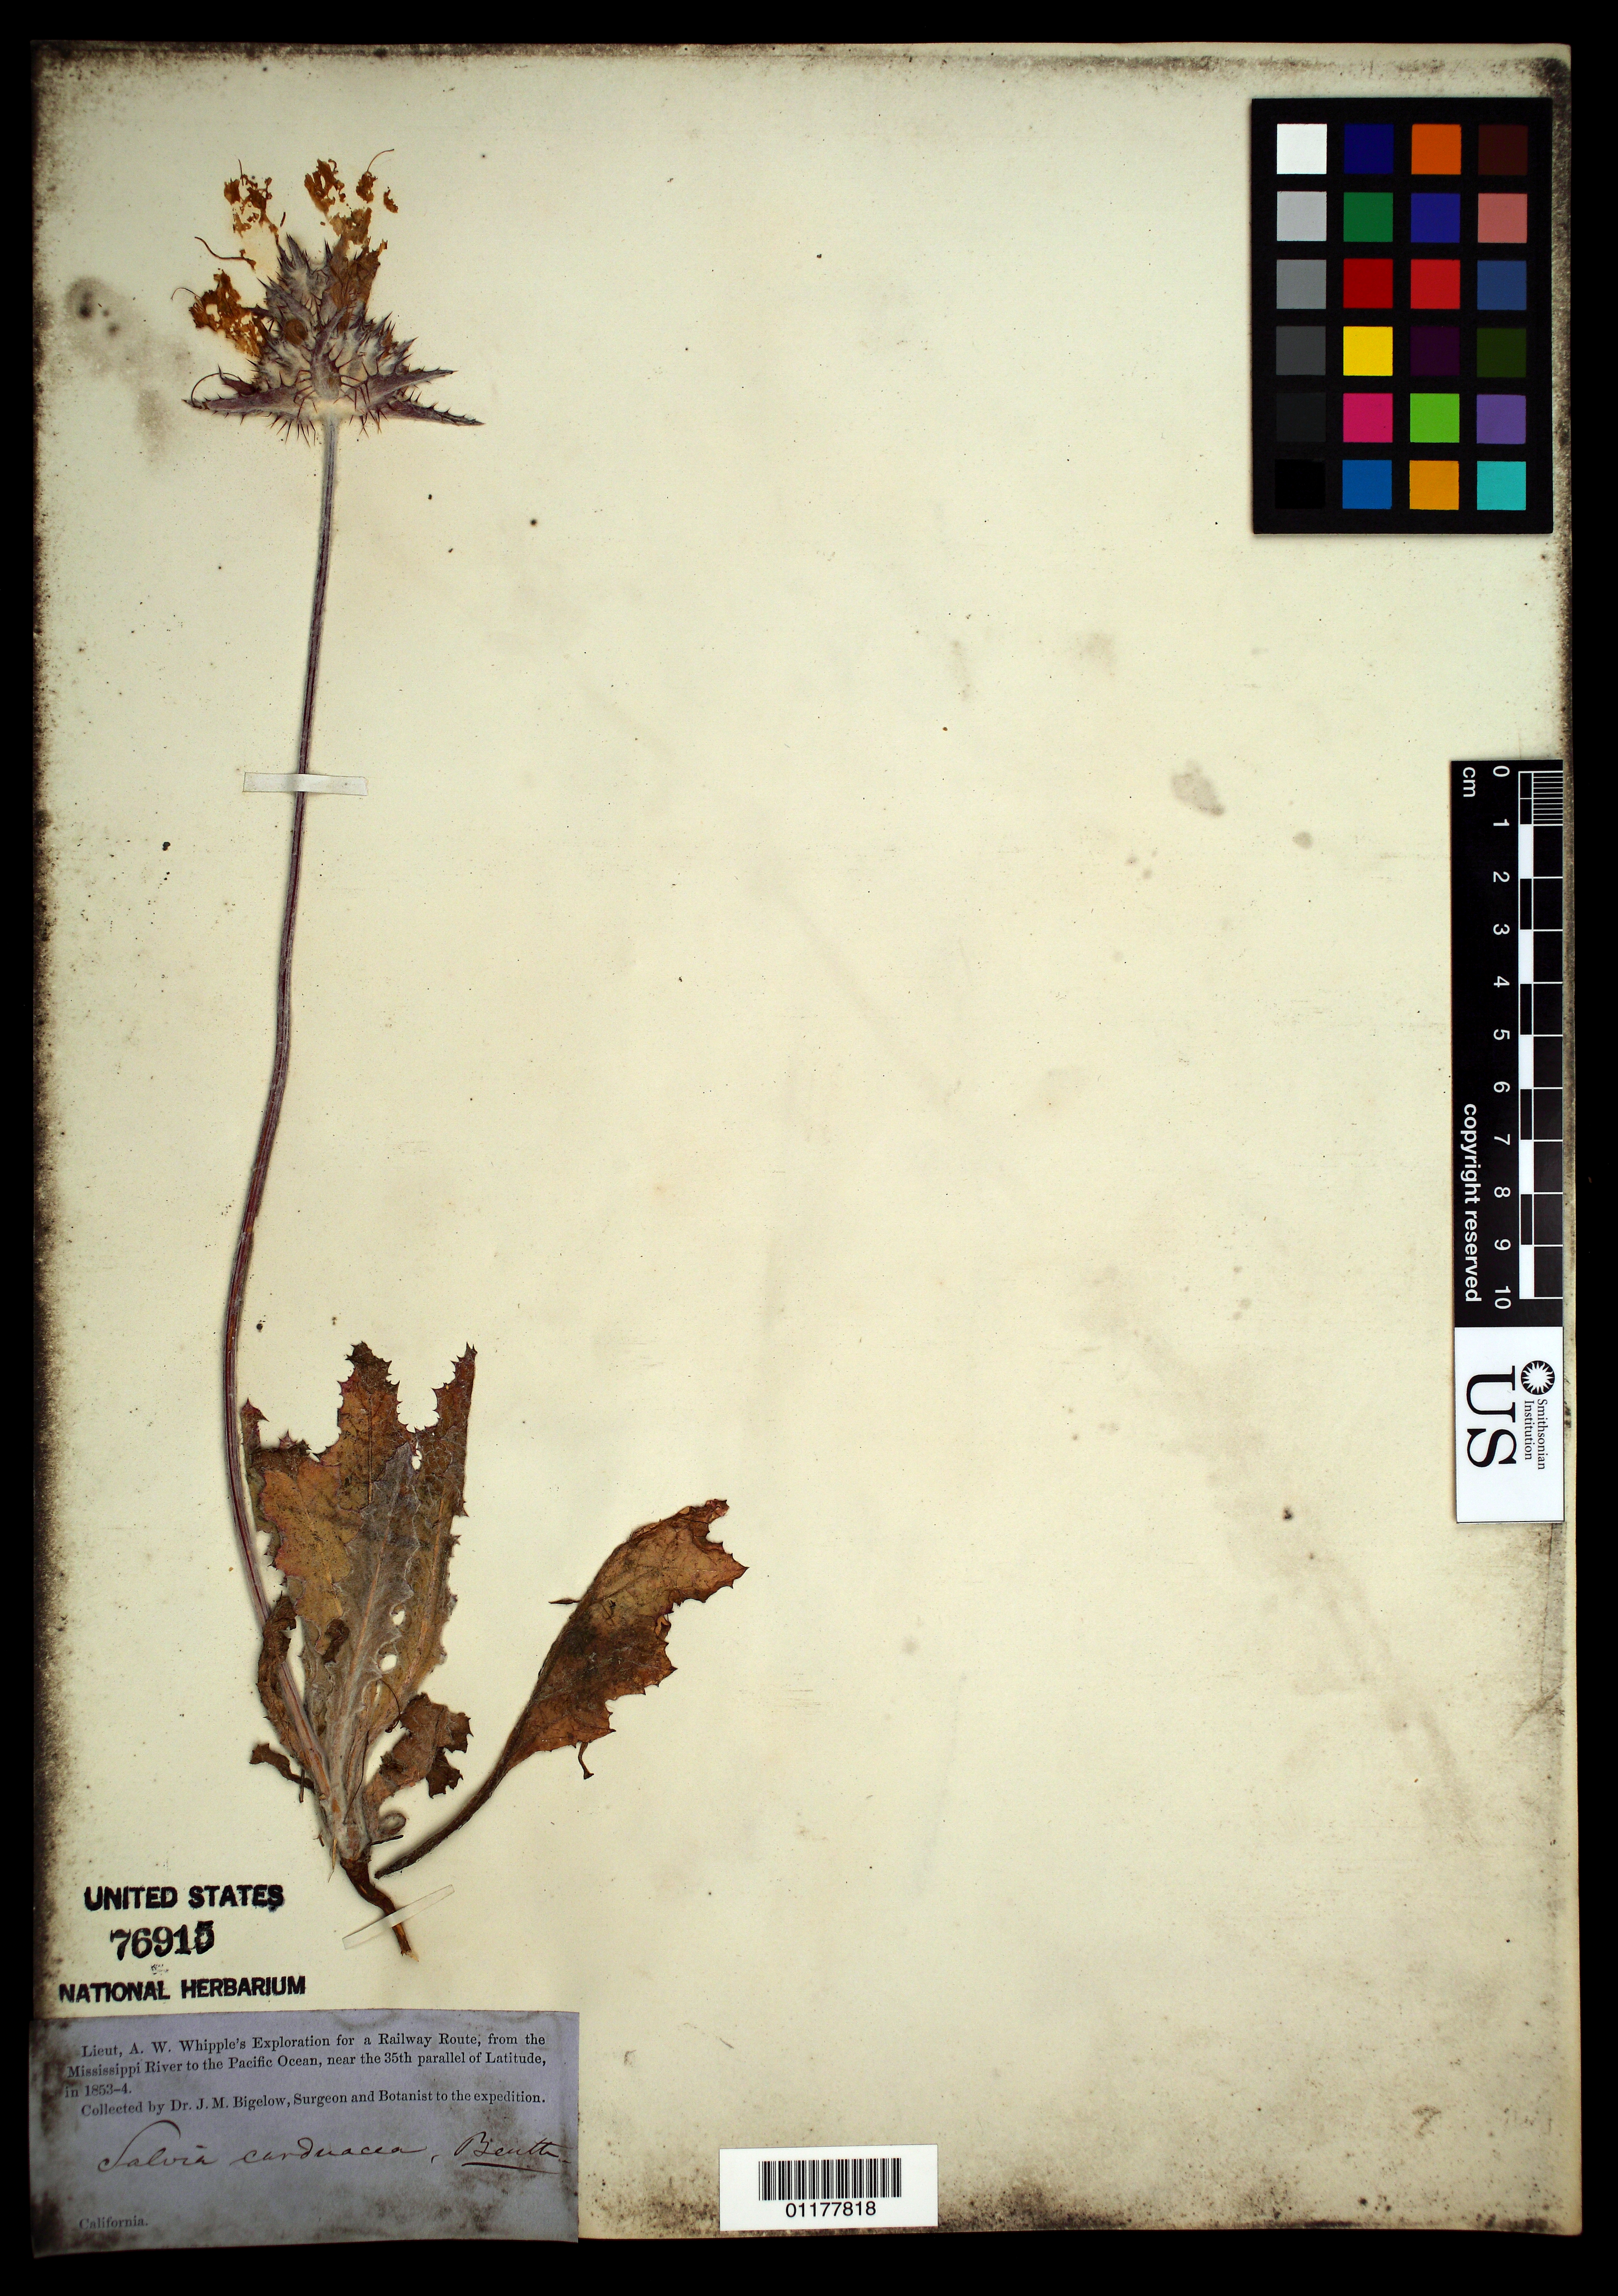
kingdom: Plantae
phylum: Tracheophyta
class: Magnoliopsida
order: Lamiales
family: Lamiaceae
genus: Salvia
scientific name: Salvia carduacea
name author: Benth.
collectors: W. H. Brewer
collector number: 402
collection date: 1861-04-09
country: United States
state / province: California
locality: Santa Maria River, near Nipoma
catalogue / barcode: US 322470